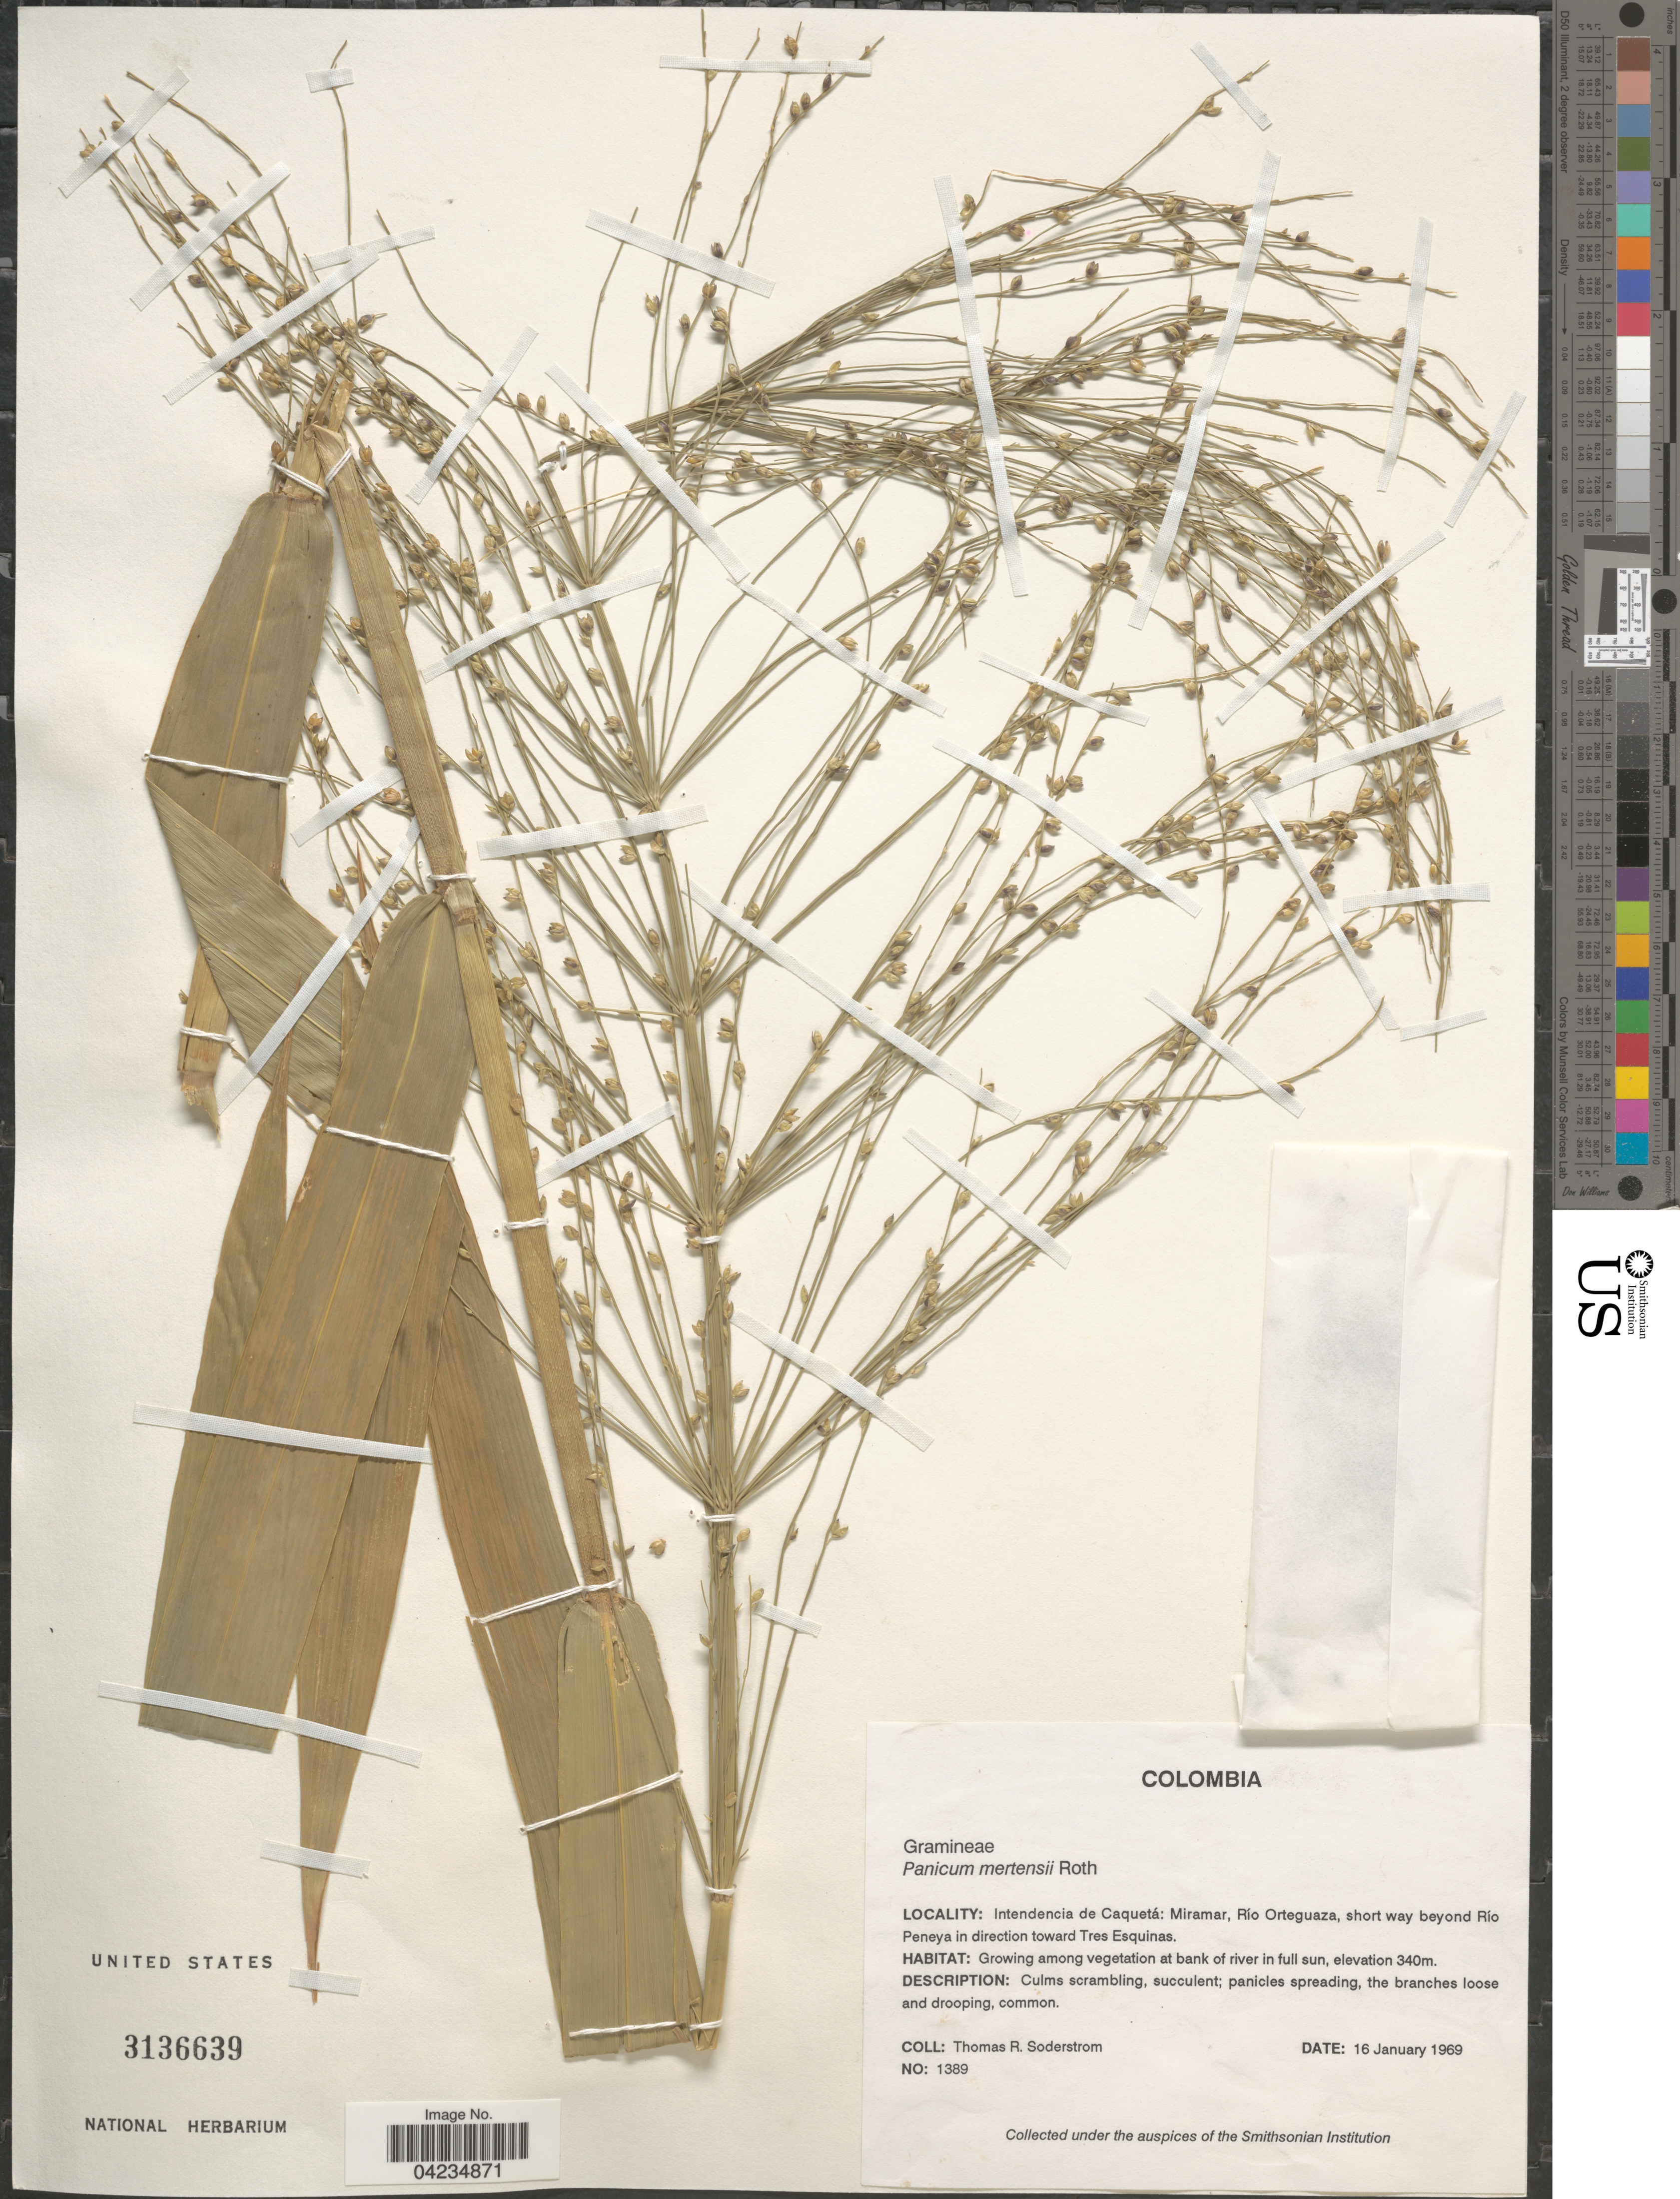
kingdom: Plantae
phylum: Tracheophyta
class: Liliopsida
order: Poales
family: Poaceae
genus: Stephostachys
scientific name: Stephostachys mertensii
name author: (Roth) Zuloaga & Marrone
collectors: T. R. Soderstrom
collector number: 1389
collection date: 1969-01-16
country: Colombia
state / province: Caquetá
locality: Intendencia de Caquetá: Miramar, Río Orteguaza, short wat beyond Río Peneya in direction toward Tres Esquinas.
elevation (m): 340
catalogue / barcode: US 3136639